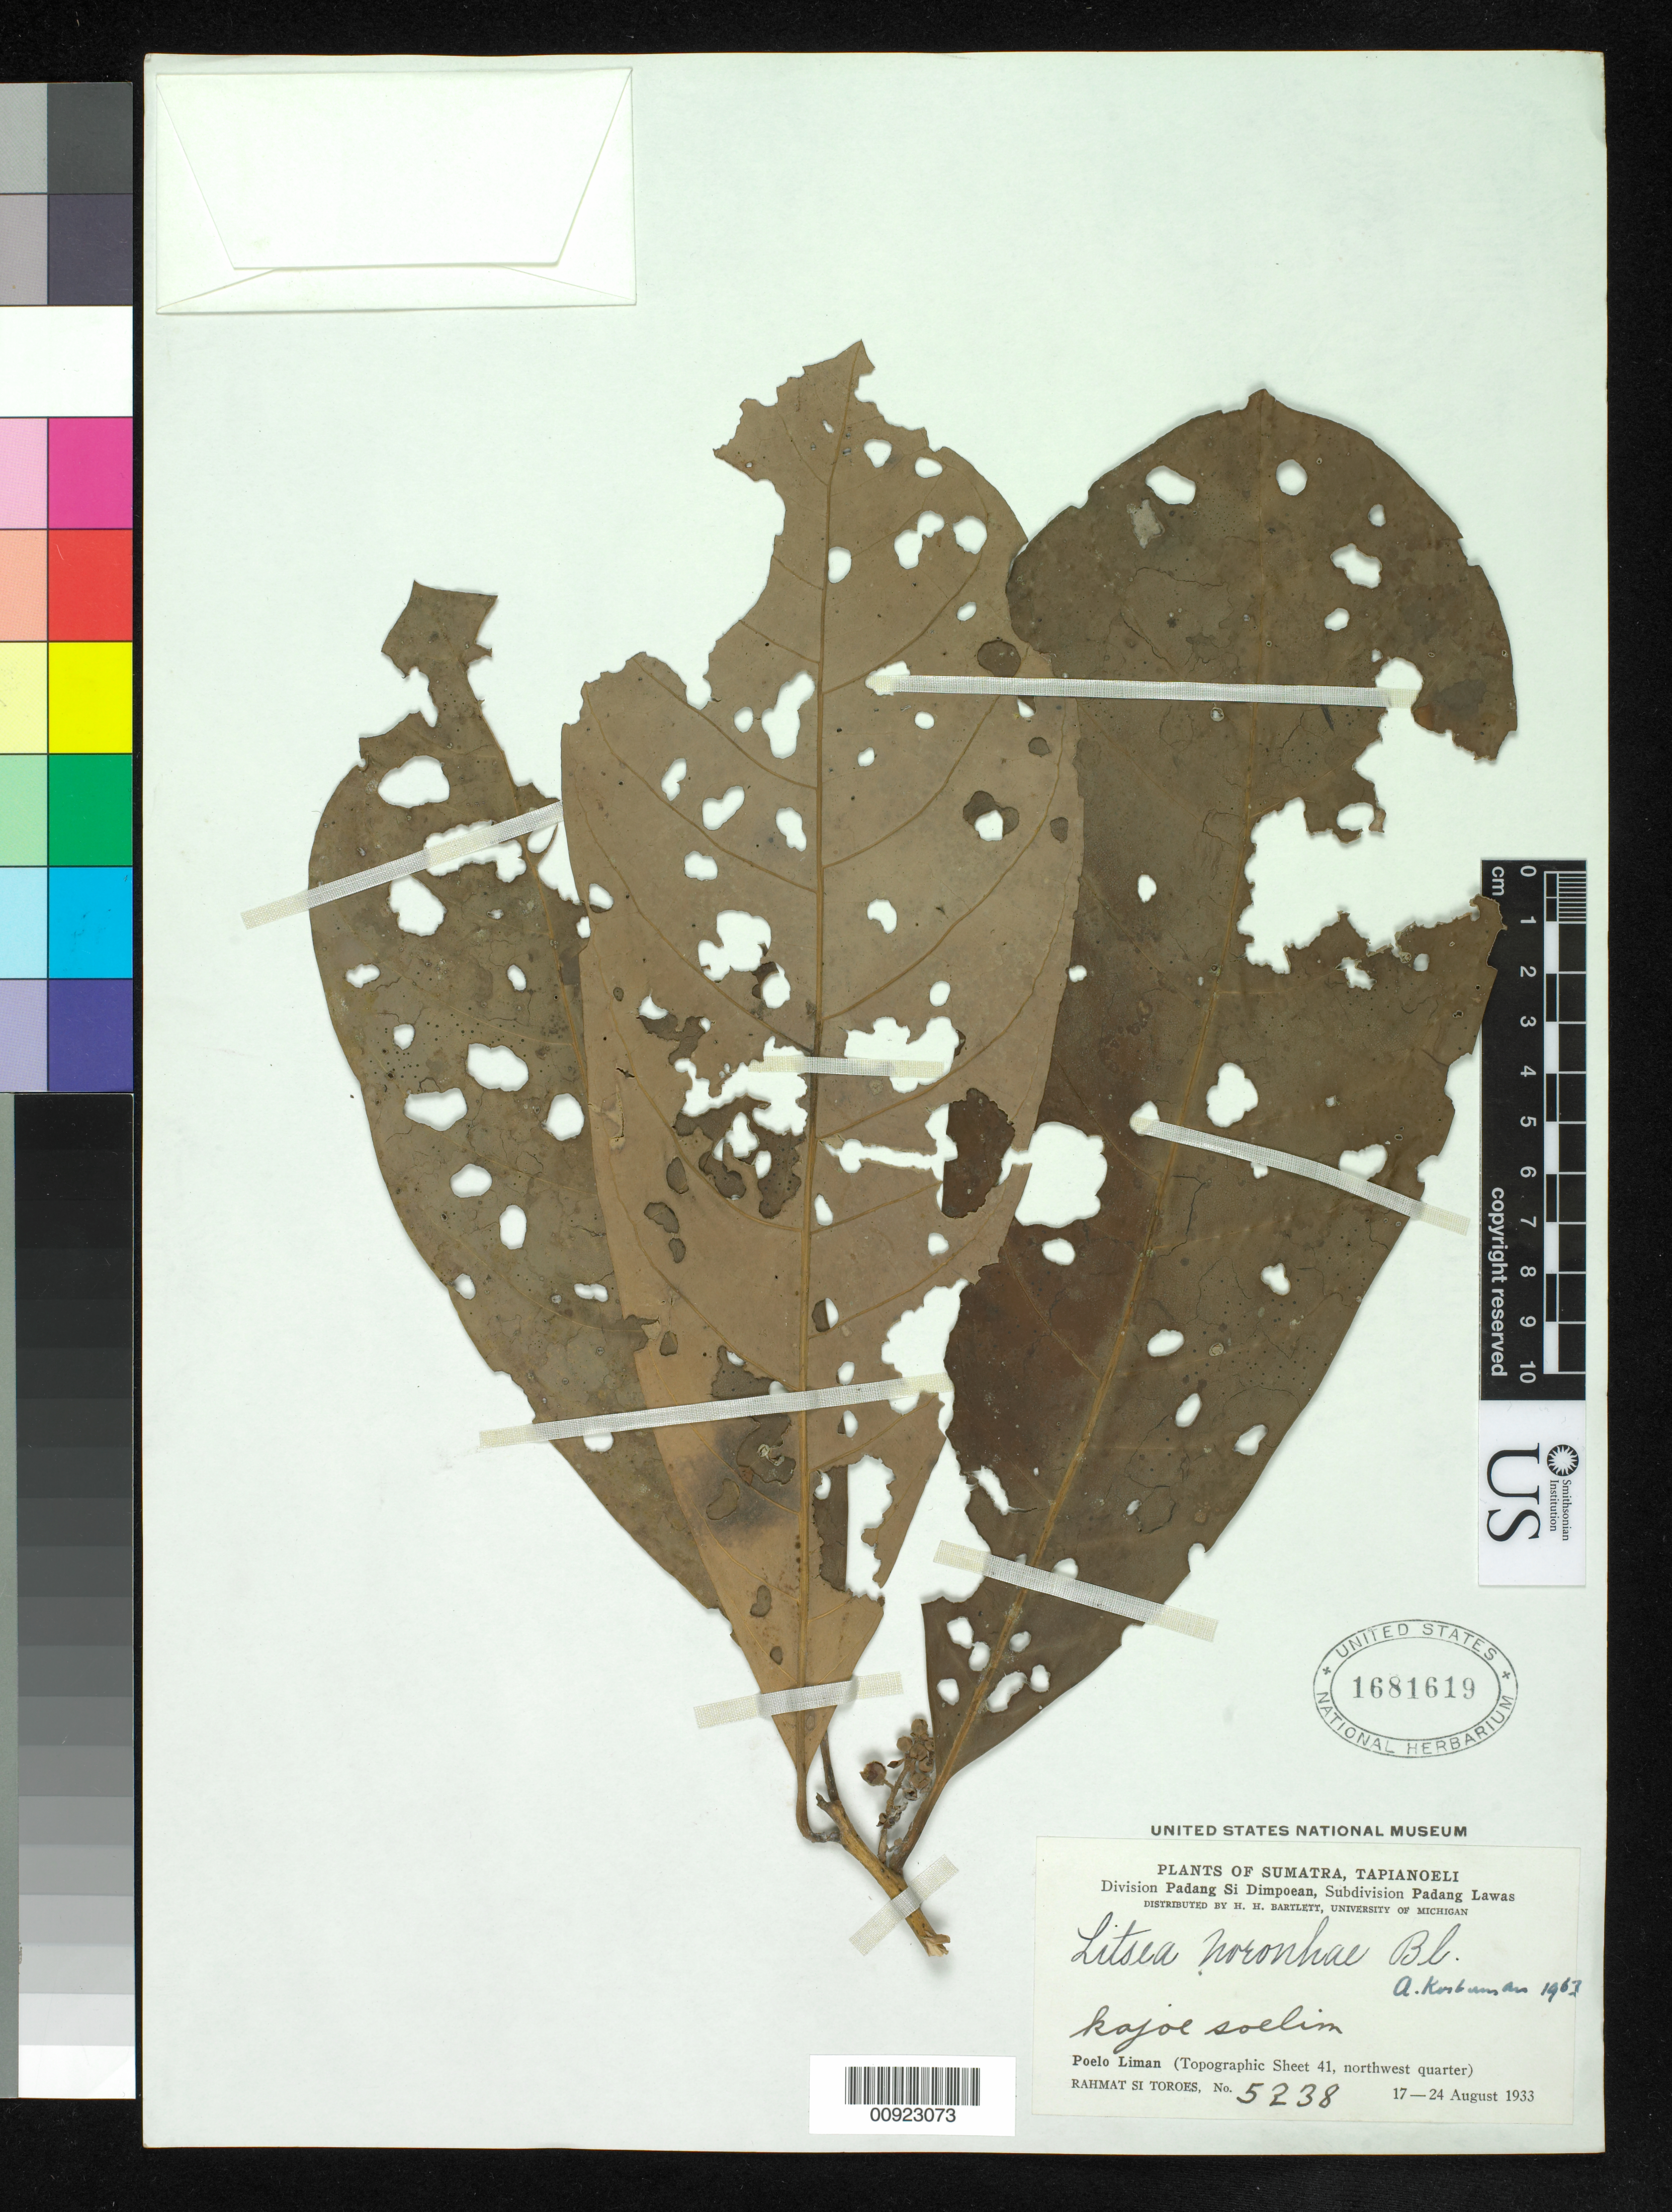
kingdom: Plantae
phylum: Tracheophyta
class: Magnoliopsida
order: Laurales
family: Lauraceae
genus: Litsea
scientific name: Litsea noronhae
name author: Blume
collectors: Rahmat Si Boeea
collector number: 5238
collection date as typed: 17 Aug 1933 to 24 Aug 1933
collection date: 1933-08-17/1933-08-24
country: Indonesia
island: Sumatra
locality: Tapianoeli; Division Padang Si Dimpoean, Subdivison Padang Lawas; Poelo Liman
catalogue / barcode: US 1681619